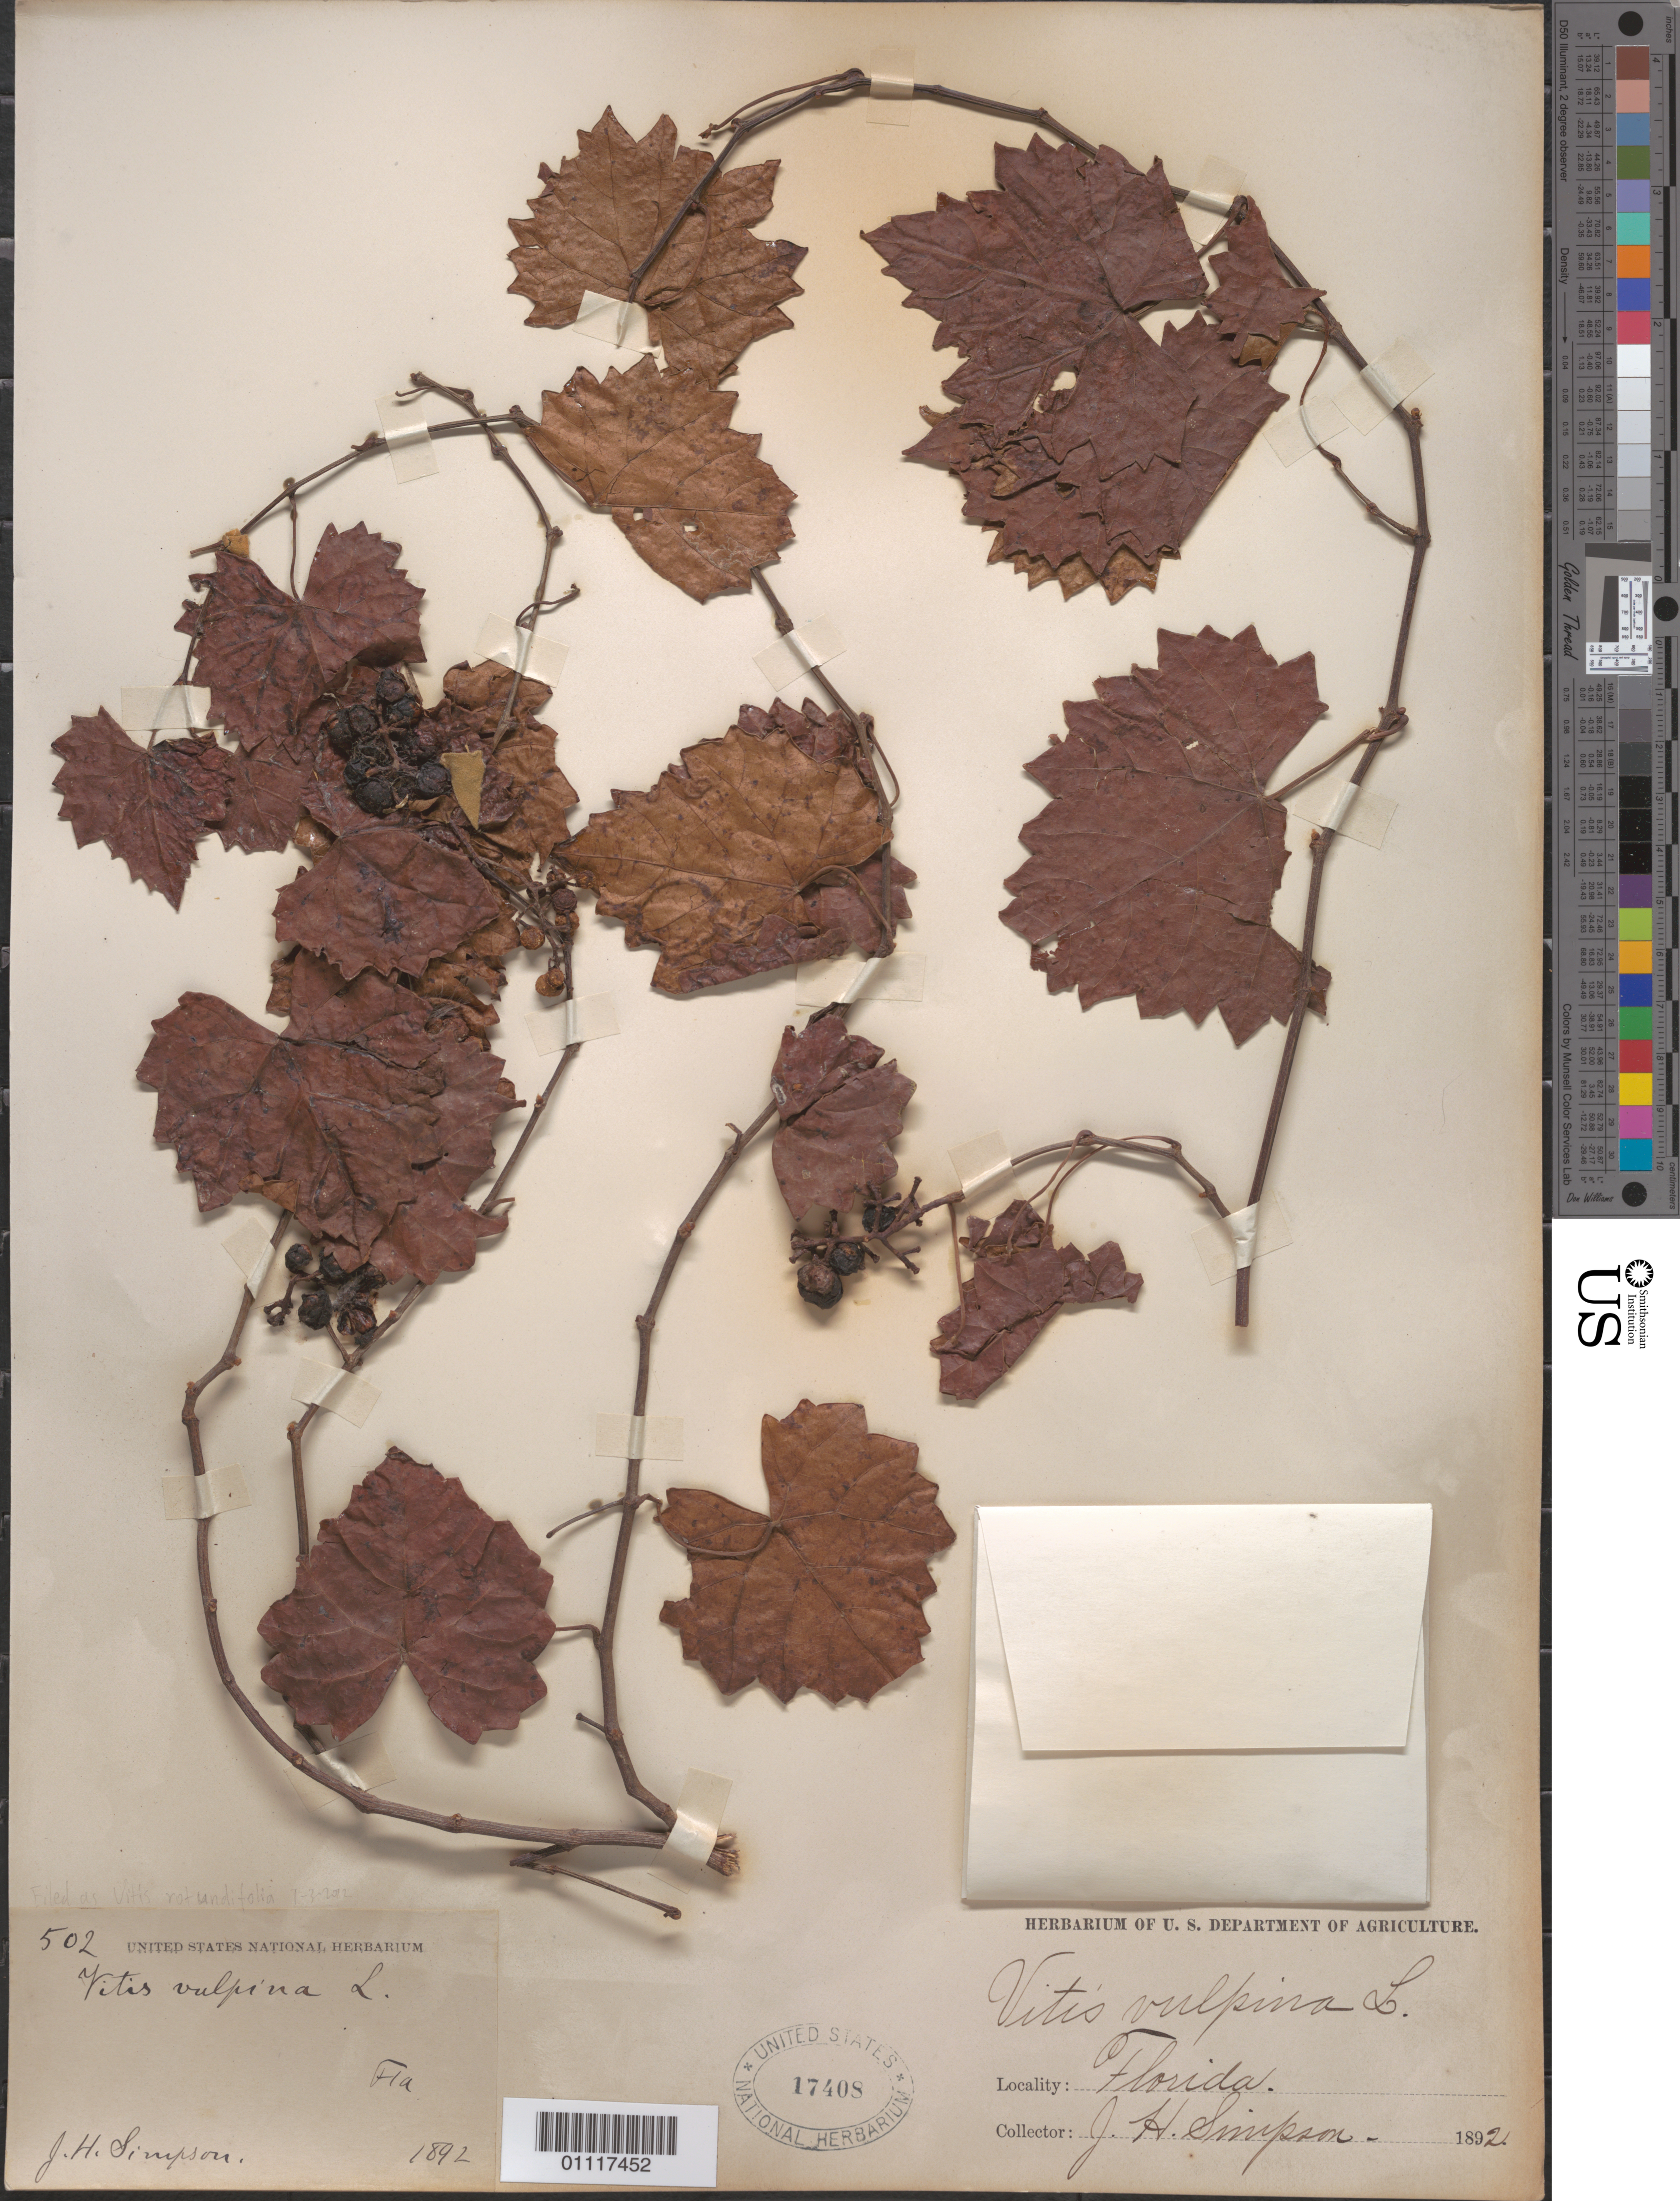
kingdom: Plantae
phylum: Tracheophyta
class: Magnoliopsida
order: Vitales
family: Vitaceae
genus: Vitis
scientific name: Vitis rotundifolia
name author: Michx.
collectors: J. H. Simpson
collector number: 502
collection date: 1892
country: United States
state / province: Florida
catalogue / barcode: US 17408